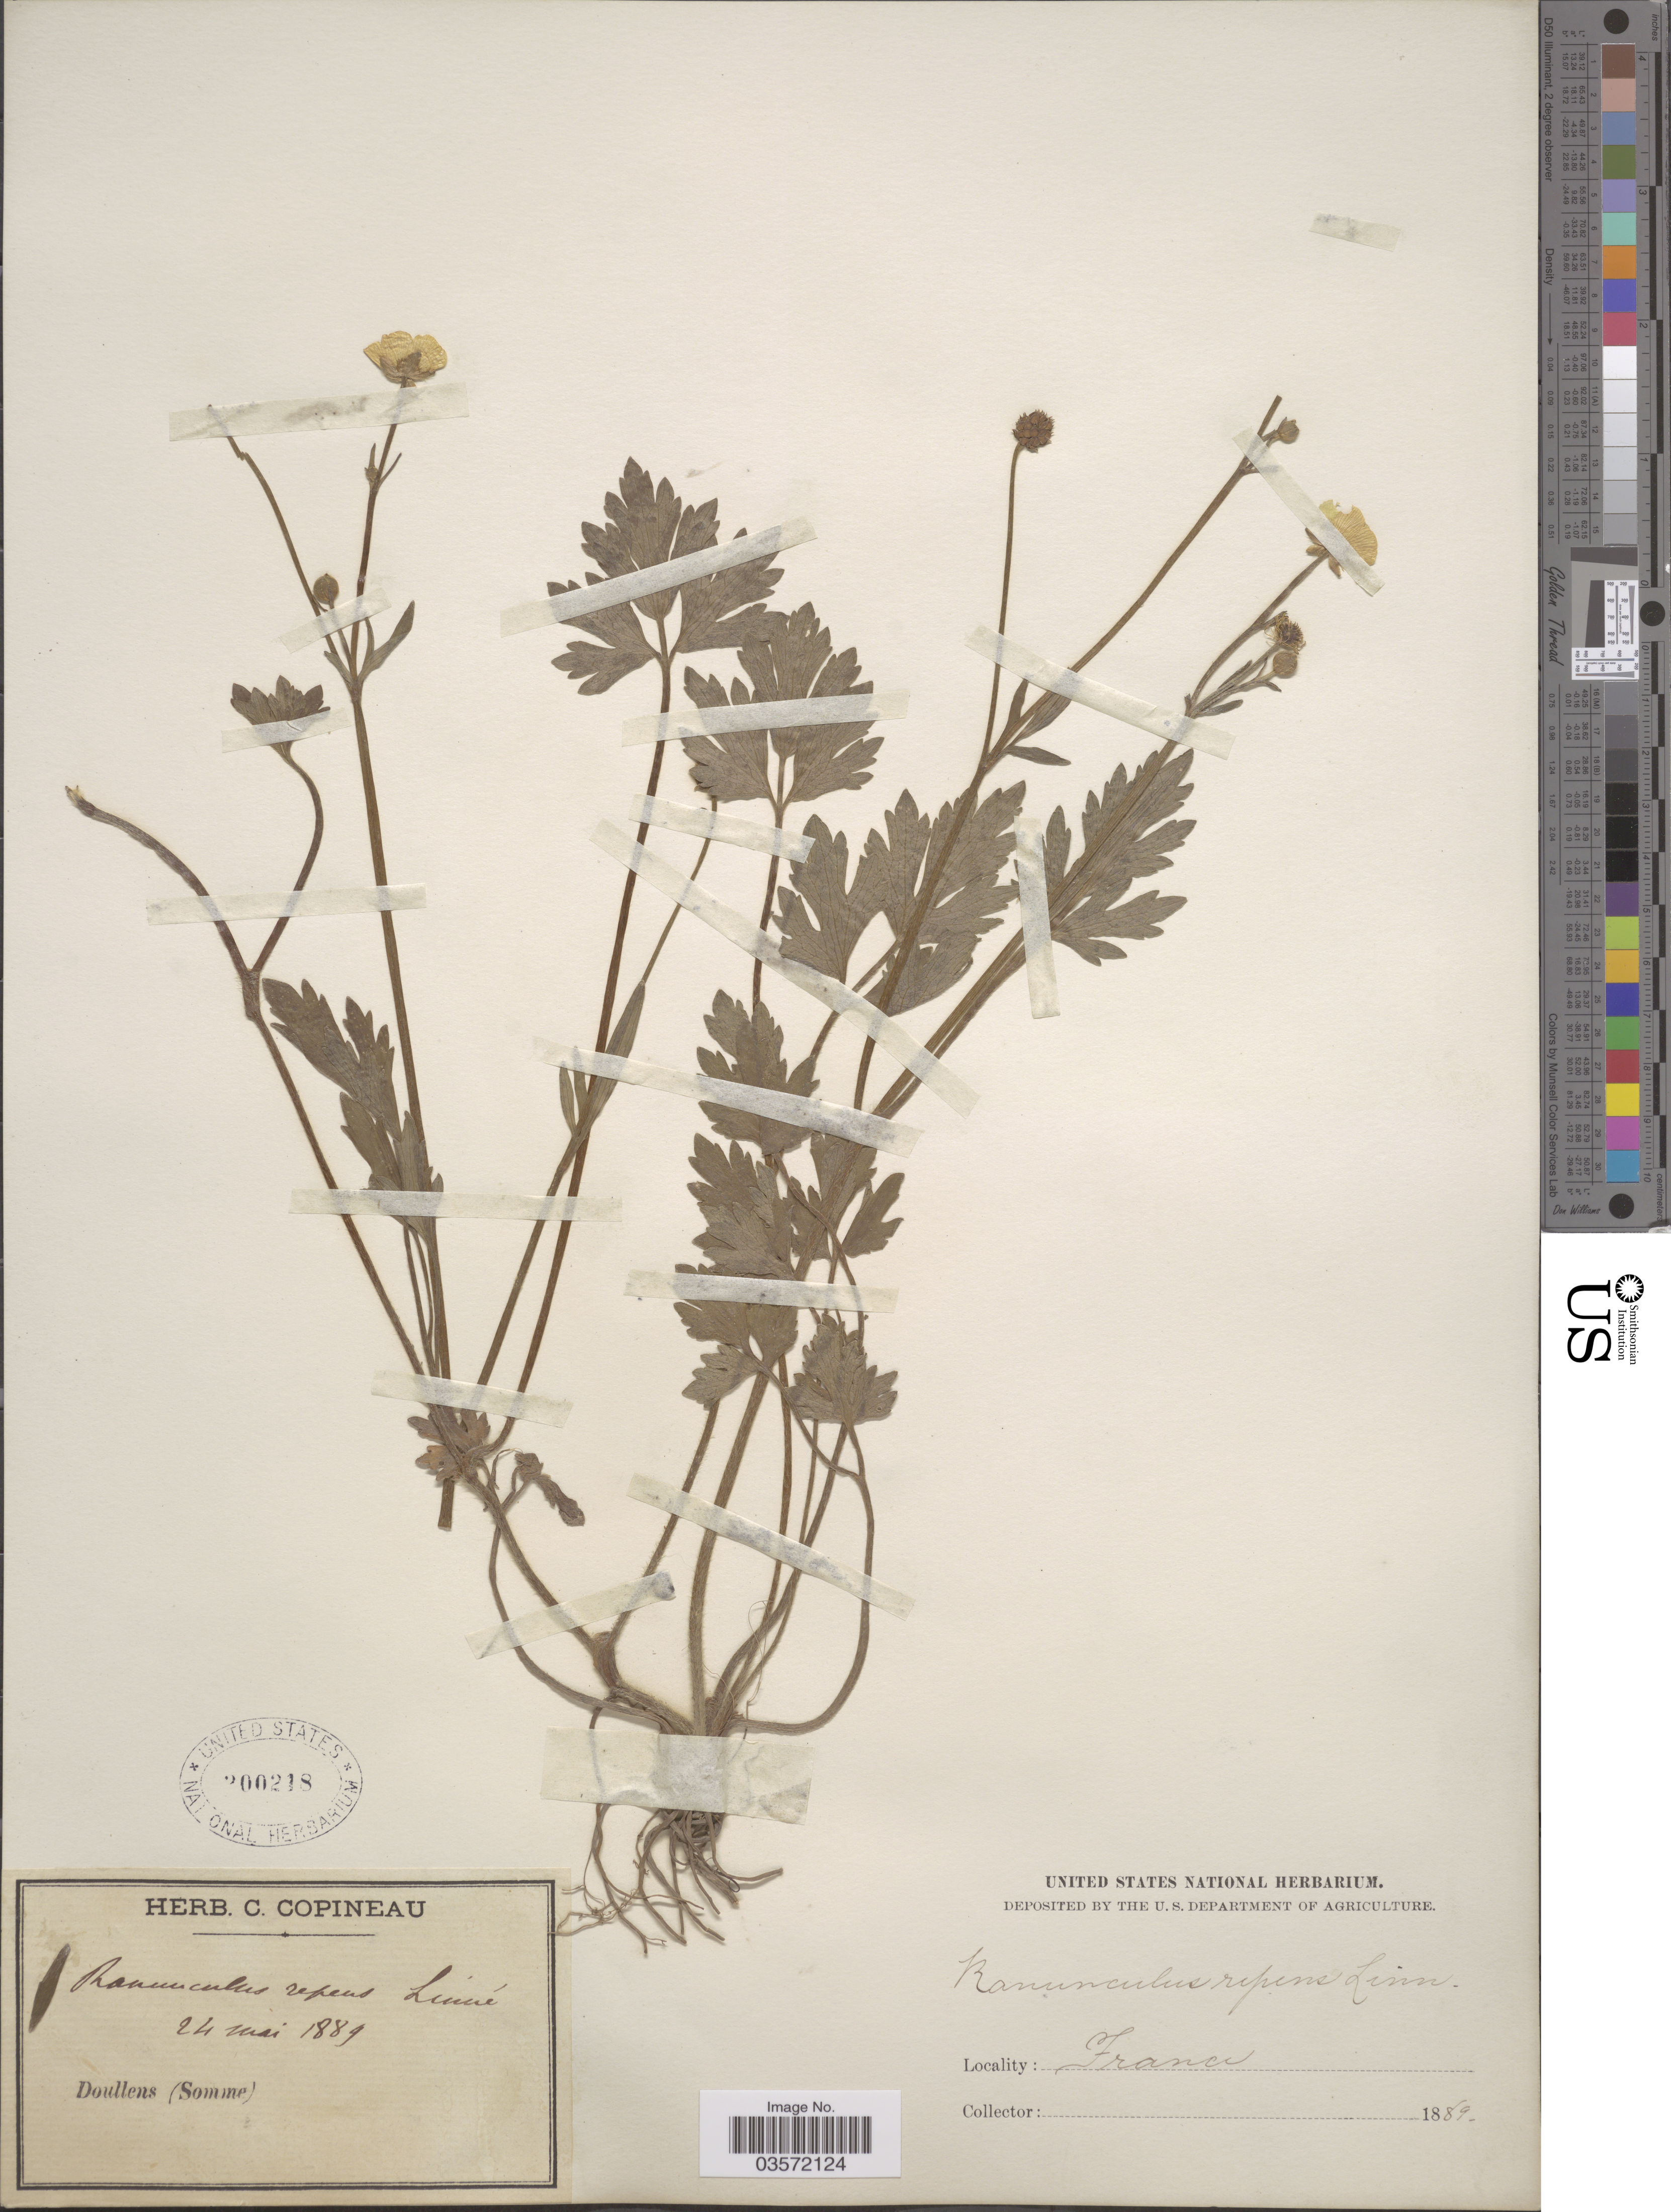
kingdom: Plantae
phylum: Tracheophyta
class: Magnoliopsida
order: Ranunculales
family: Ranunculaceae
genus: Ranunculus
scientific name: Ranunculus repens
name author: L.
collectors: ex herb. C. Copineau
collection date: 1889-05-24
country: France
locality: Doullens (Somme).